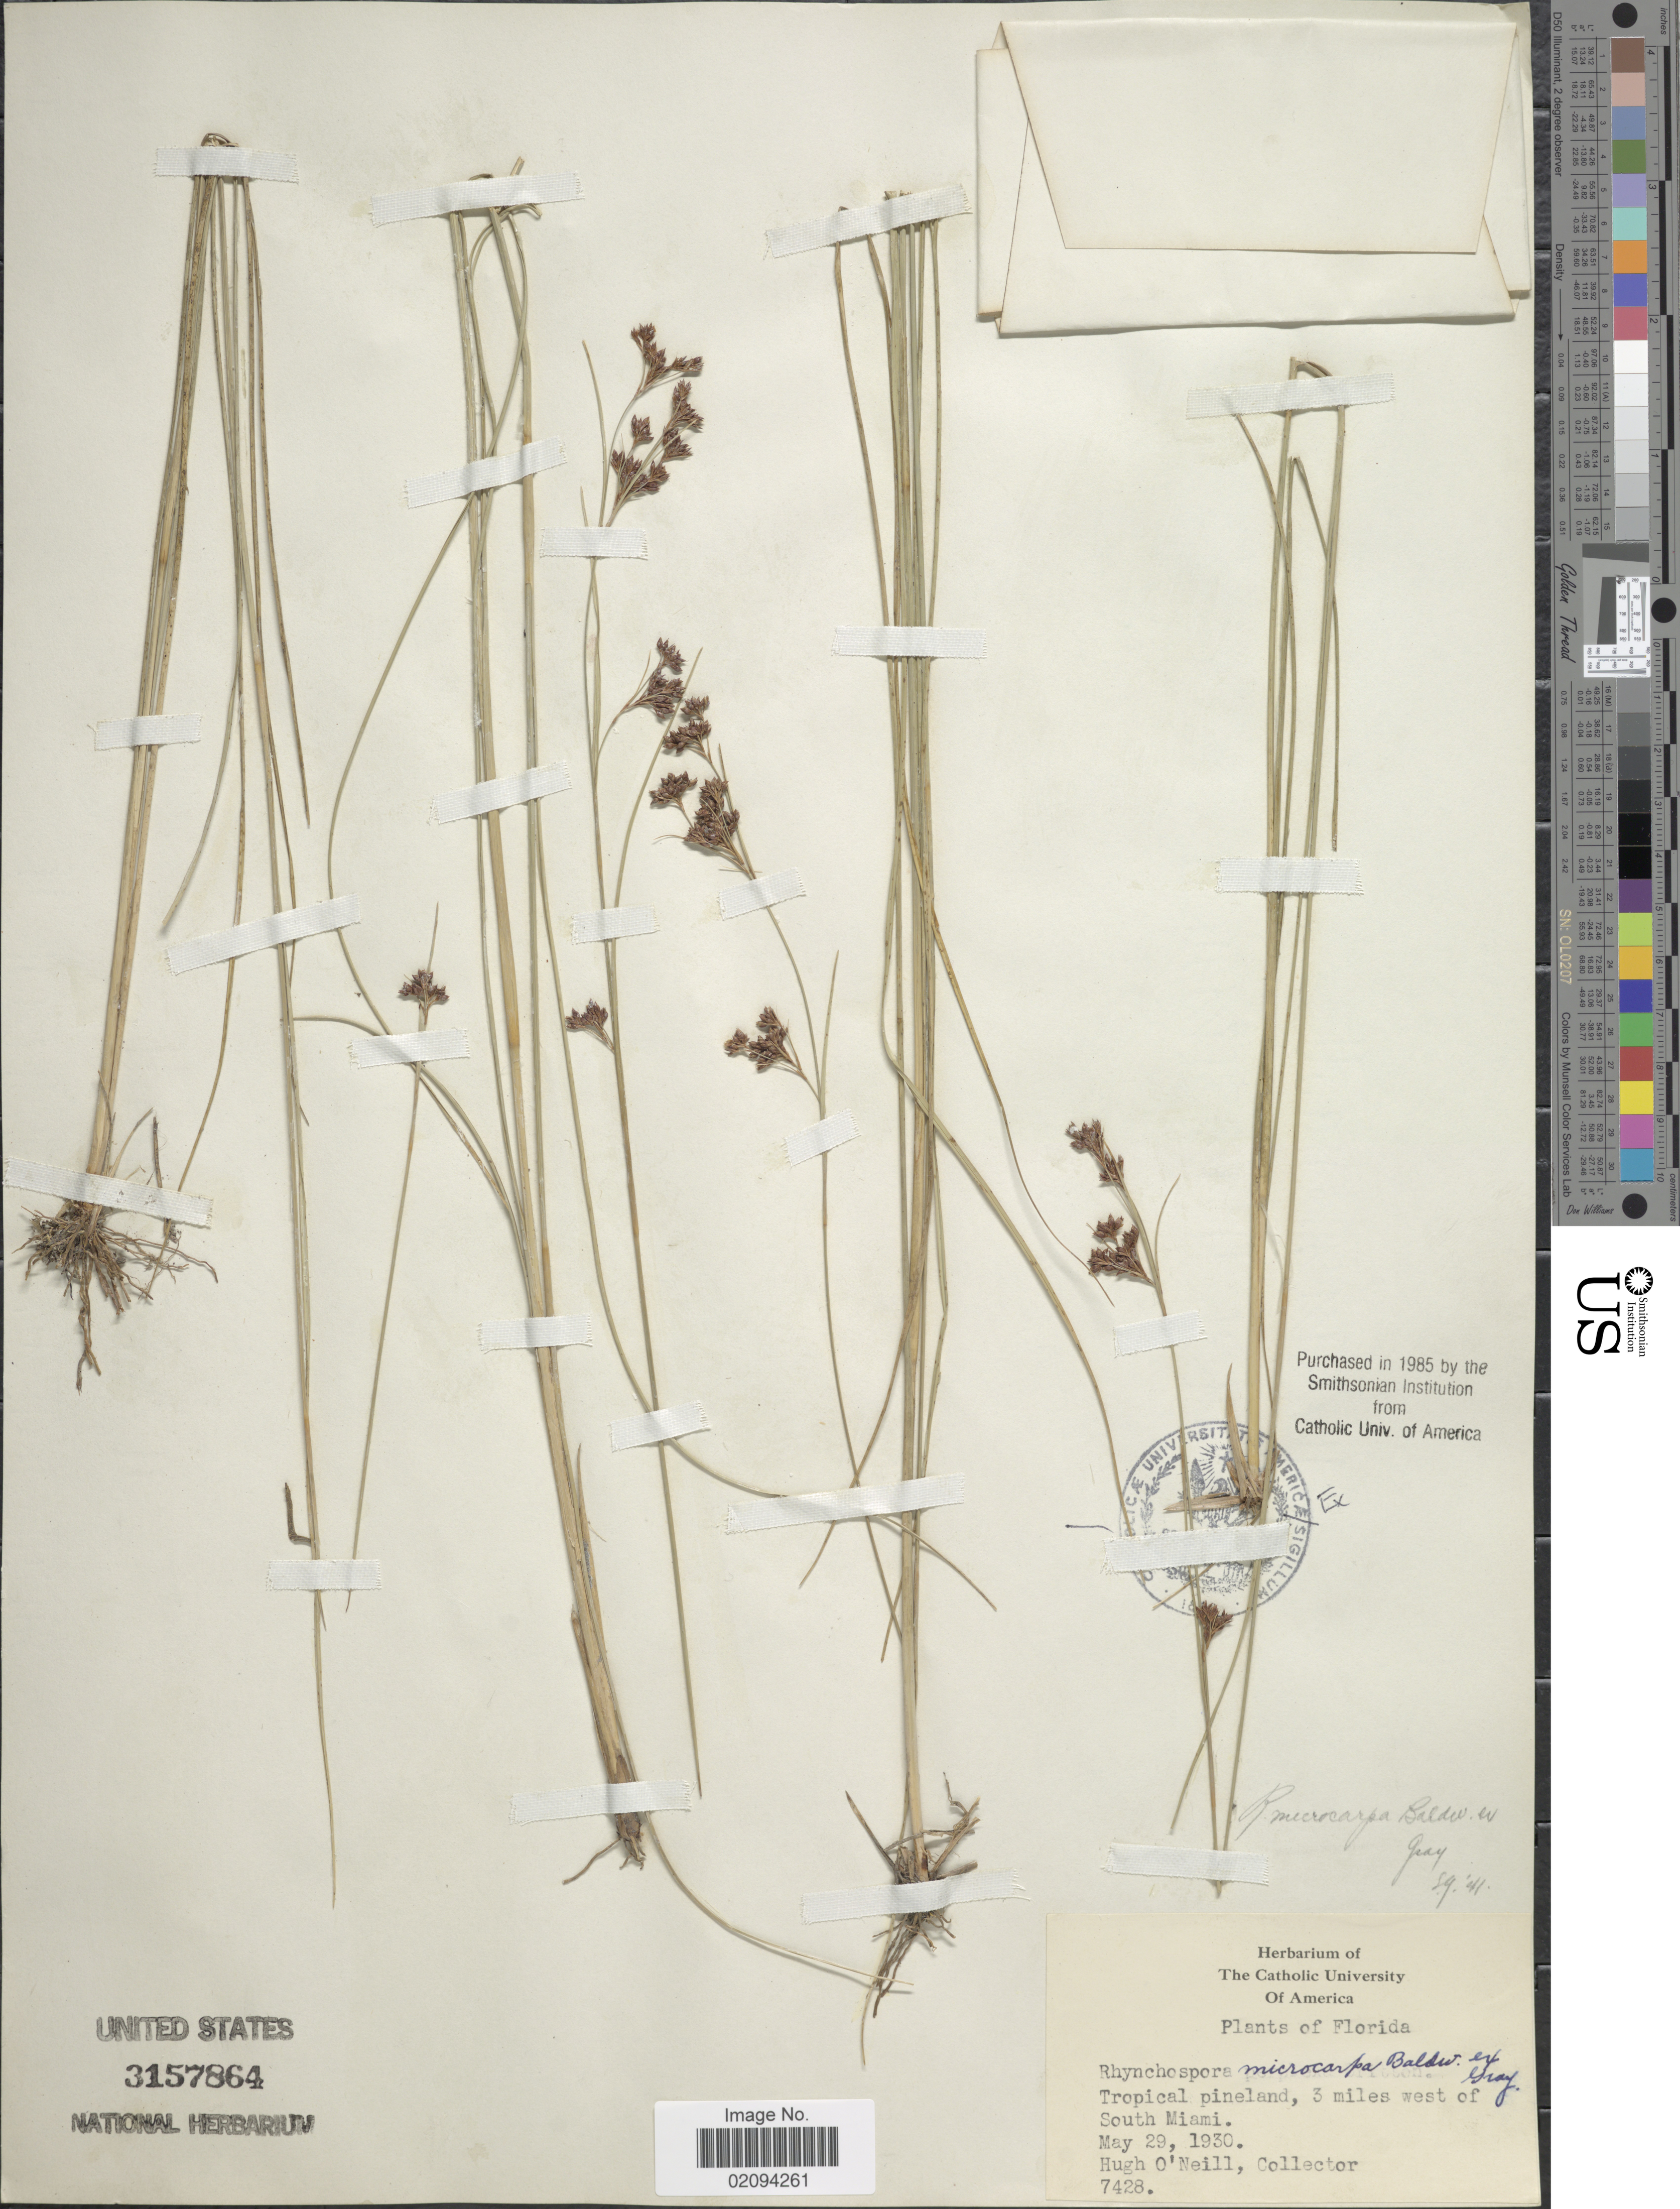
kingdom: Plantae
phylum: Tracheophyta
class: Liliopsida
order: Poales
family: Cyperaceae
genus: Rhynchospora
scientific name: Rhynchospora microcarpa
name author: Baldwin ex A. Gray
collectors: H. O'Neill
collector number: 7428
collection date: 1930-05-29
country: United States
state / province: Florida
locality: Tropical pineland, 3 miles west of South Miami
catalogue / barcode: US 3157864